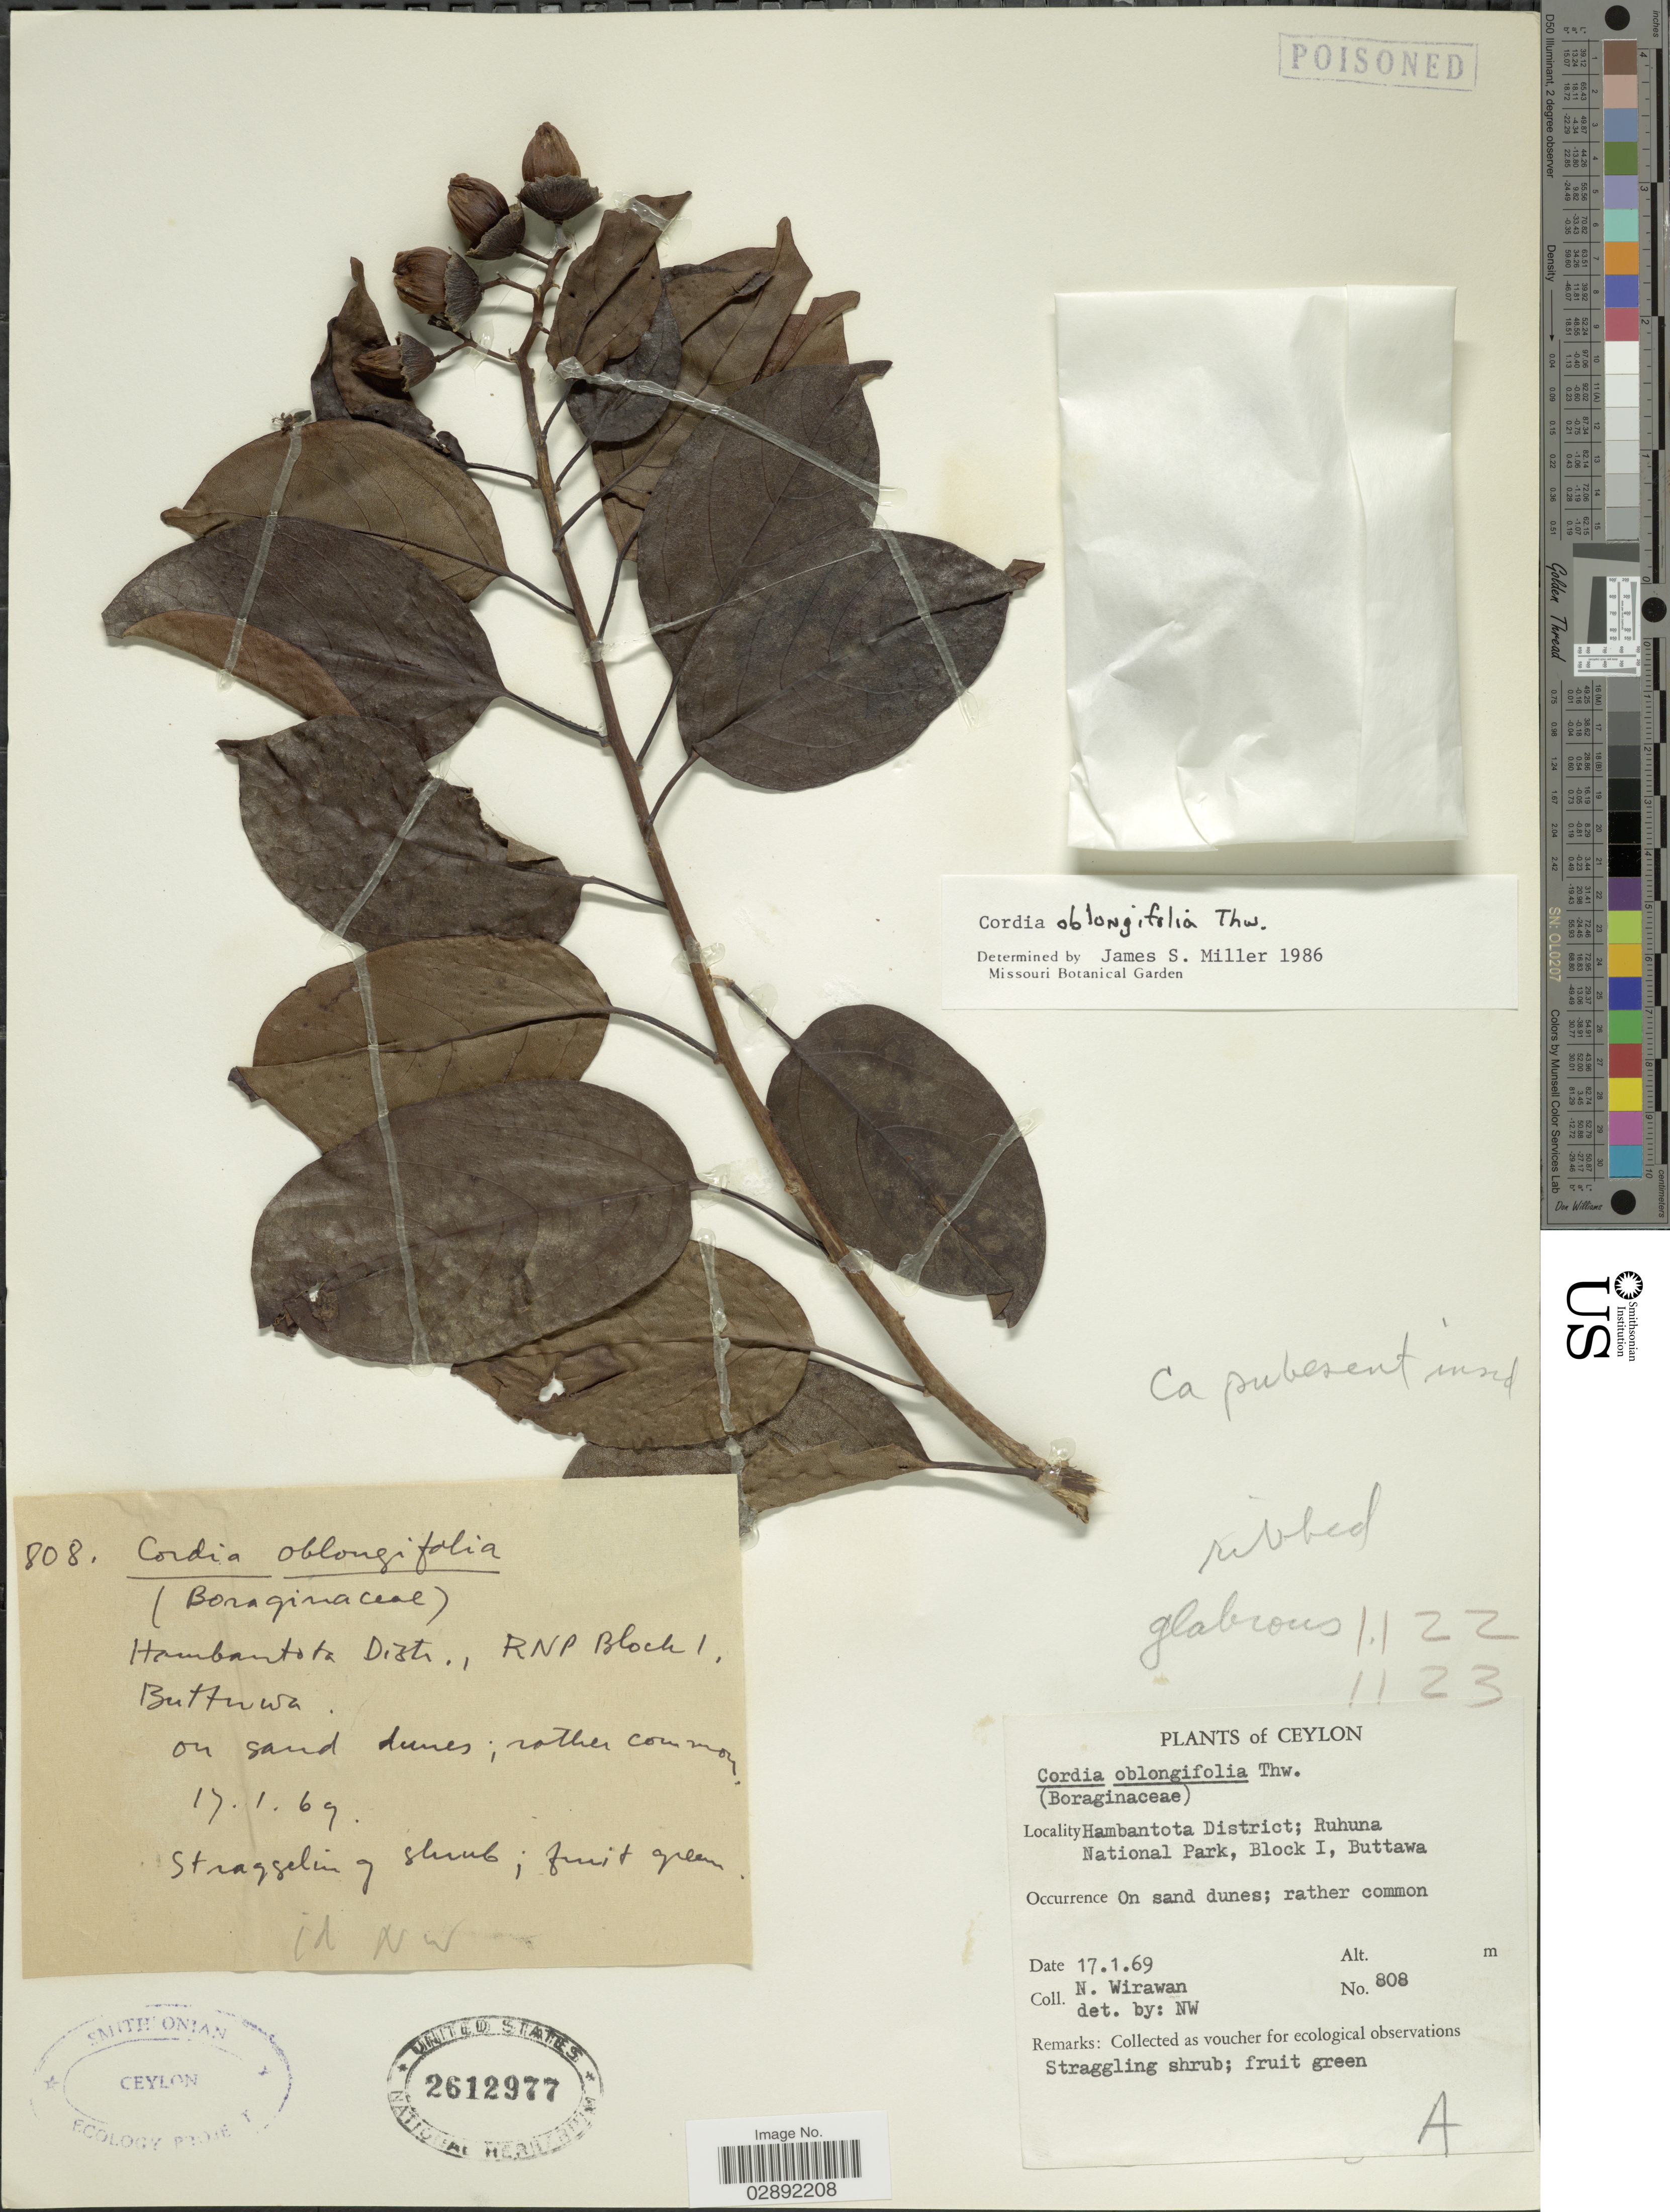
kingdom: Plantae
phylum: Tracheophyta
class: Magnoliopsida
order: Boraginales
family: Cordiaceae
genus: Cordia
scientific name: Cordia oblongifolia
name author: Thwaites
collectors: N. Wirawan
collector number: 808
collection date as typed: Transcribed d/m/y: 17/1/69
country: Sri Lanka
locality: Ceylon. Hambantota District; Ruhuna National Park, Block I, Buttawa.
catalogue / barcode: US 2612977